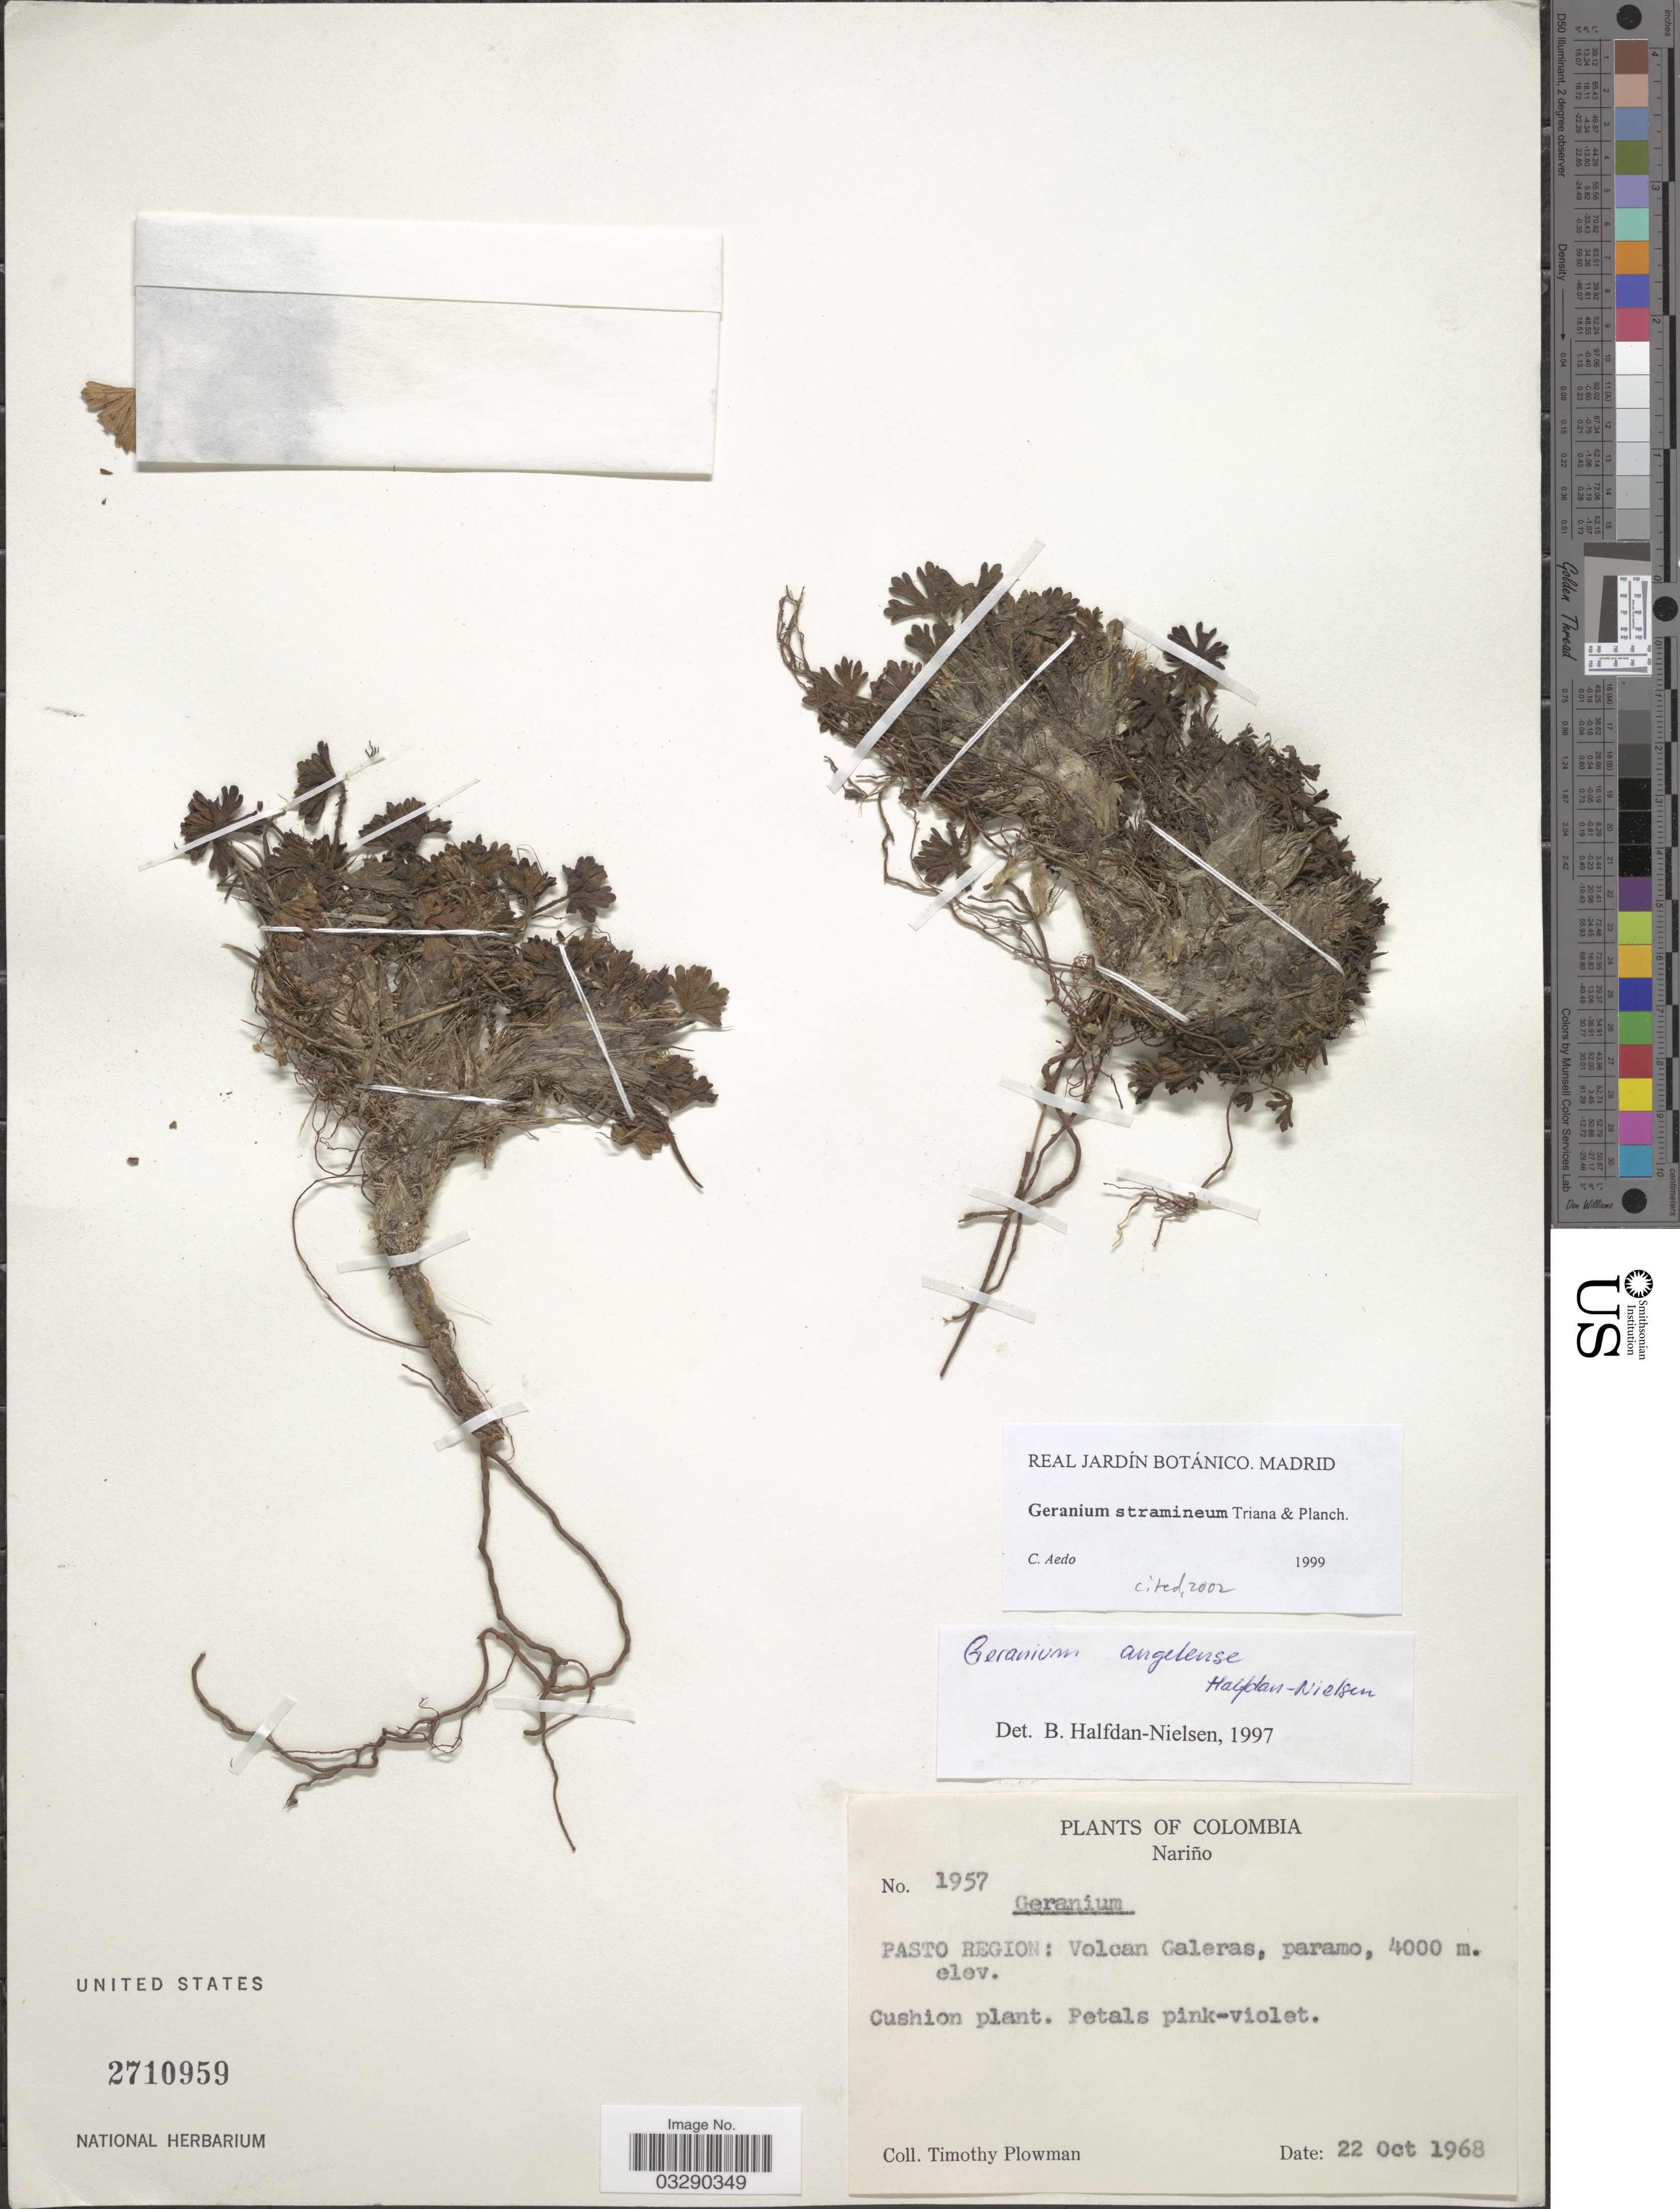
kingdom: Plantae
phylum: Tracheophyta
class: Magnoliopsida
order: Geraniales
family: Geraniaceae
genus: Geranium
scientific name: Geranium stramineum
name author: Triana & Planch.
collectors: T. Plowman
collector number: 1957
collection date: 1968-10-22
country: Colombia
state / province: Nariño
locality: Pasto Region: Volcan Galeras.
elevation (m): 4000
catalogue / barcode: US 2710959